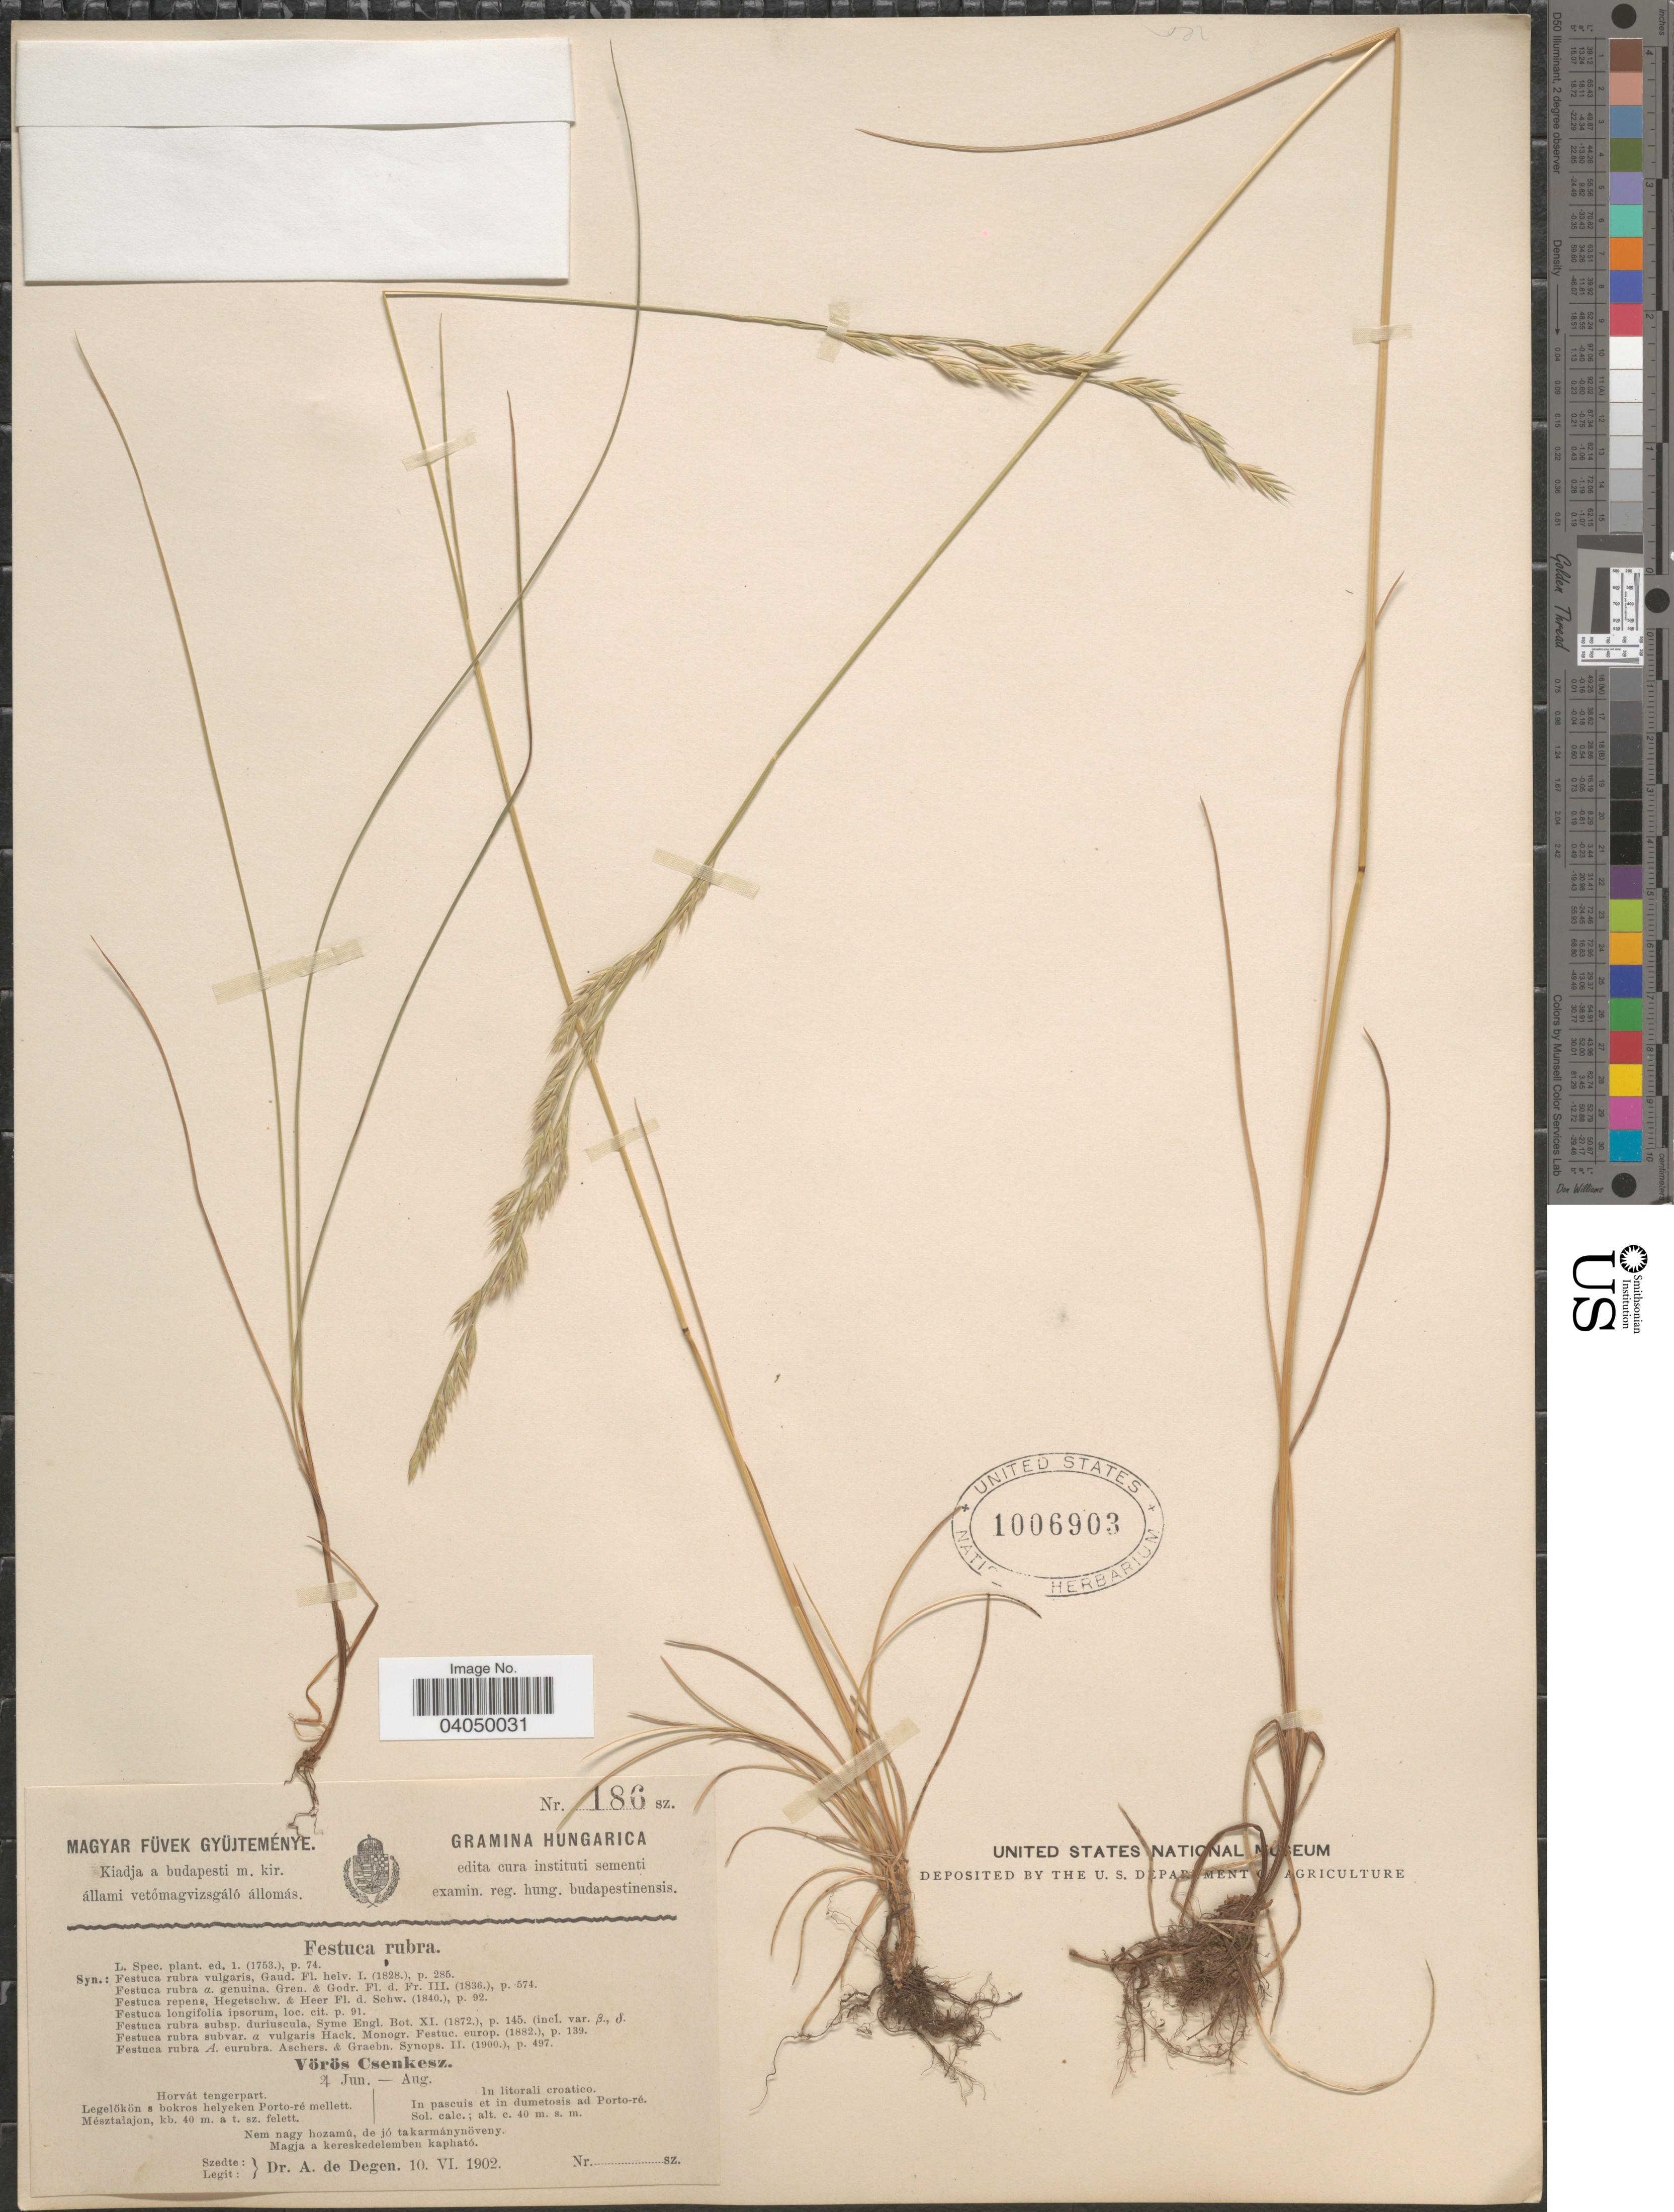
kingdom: Plantae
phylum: Tracheophyta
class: Liliopsida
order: Poales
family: Poaceae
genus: Festuca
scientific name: Festuca rubra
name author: L.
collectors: A. Degen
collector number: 186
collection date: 1902-06-10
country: Croatia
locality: Hungarica. In litorali croatico. In pascuis et in dumetosis ad Porto-ré. Sol. calc.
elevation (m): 40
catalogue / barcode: US 1006903